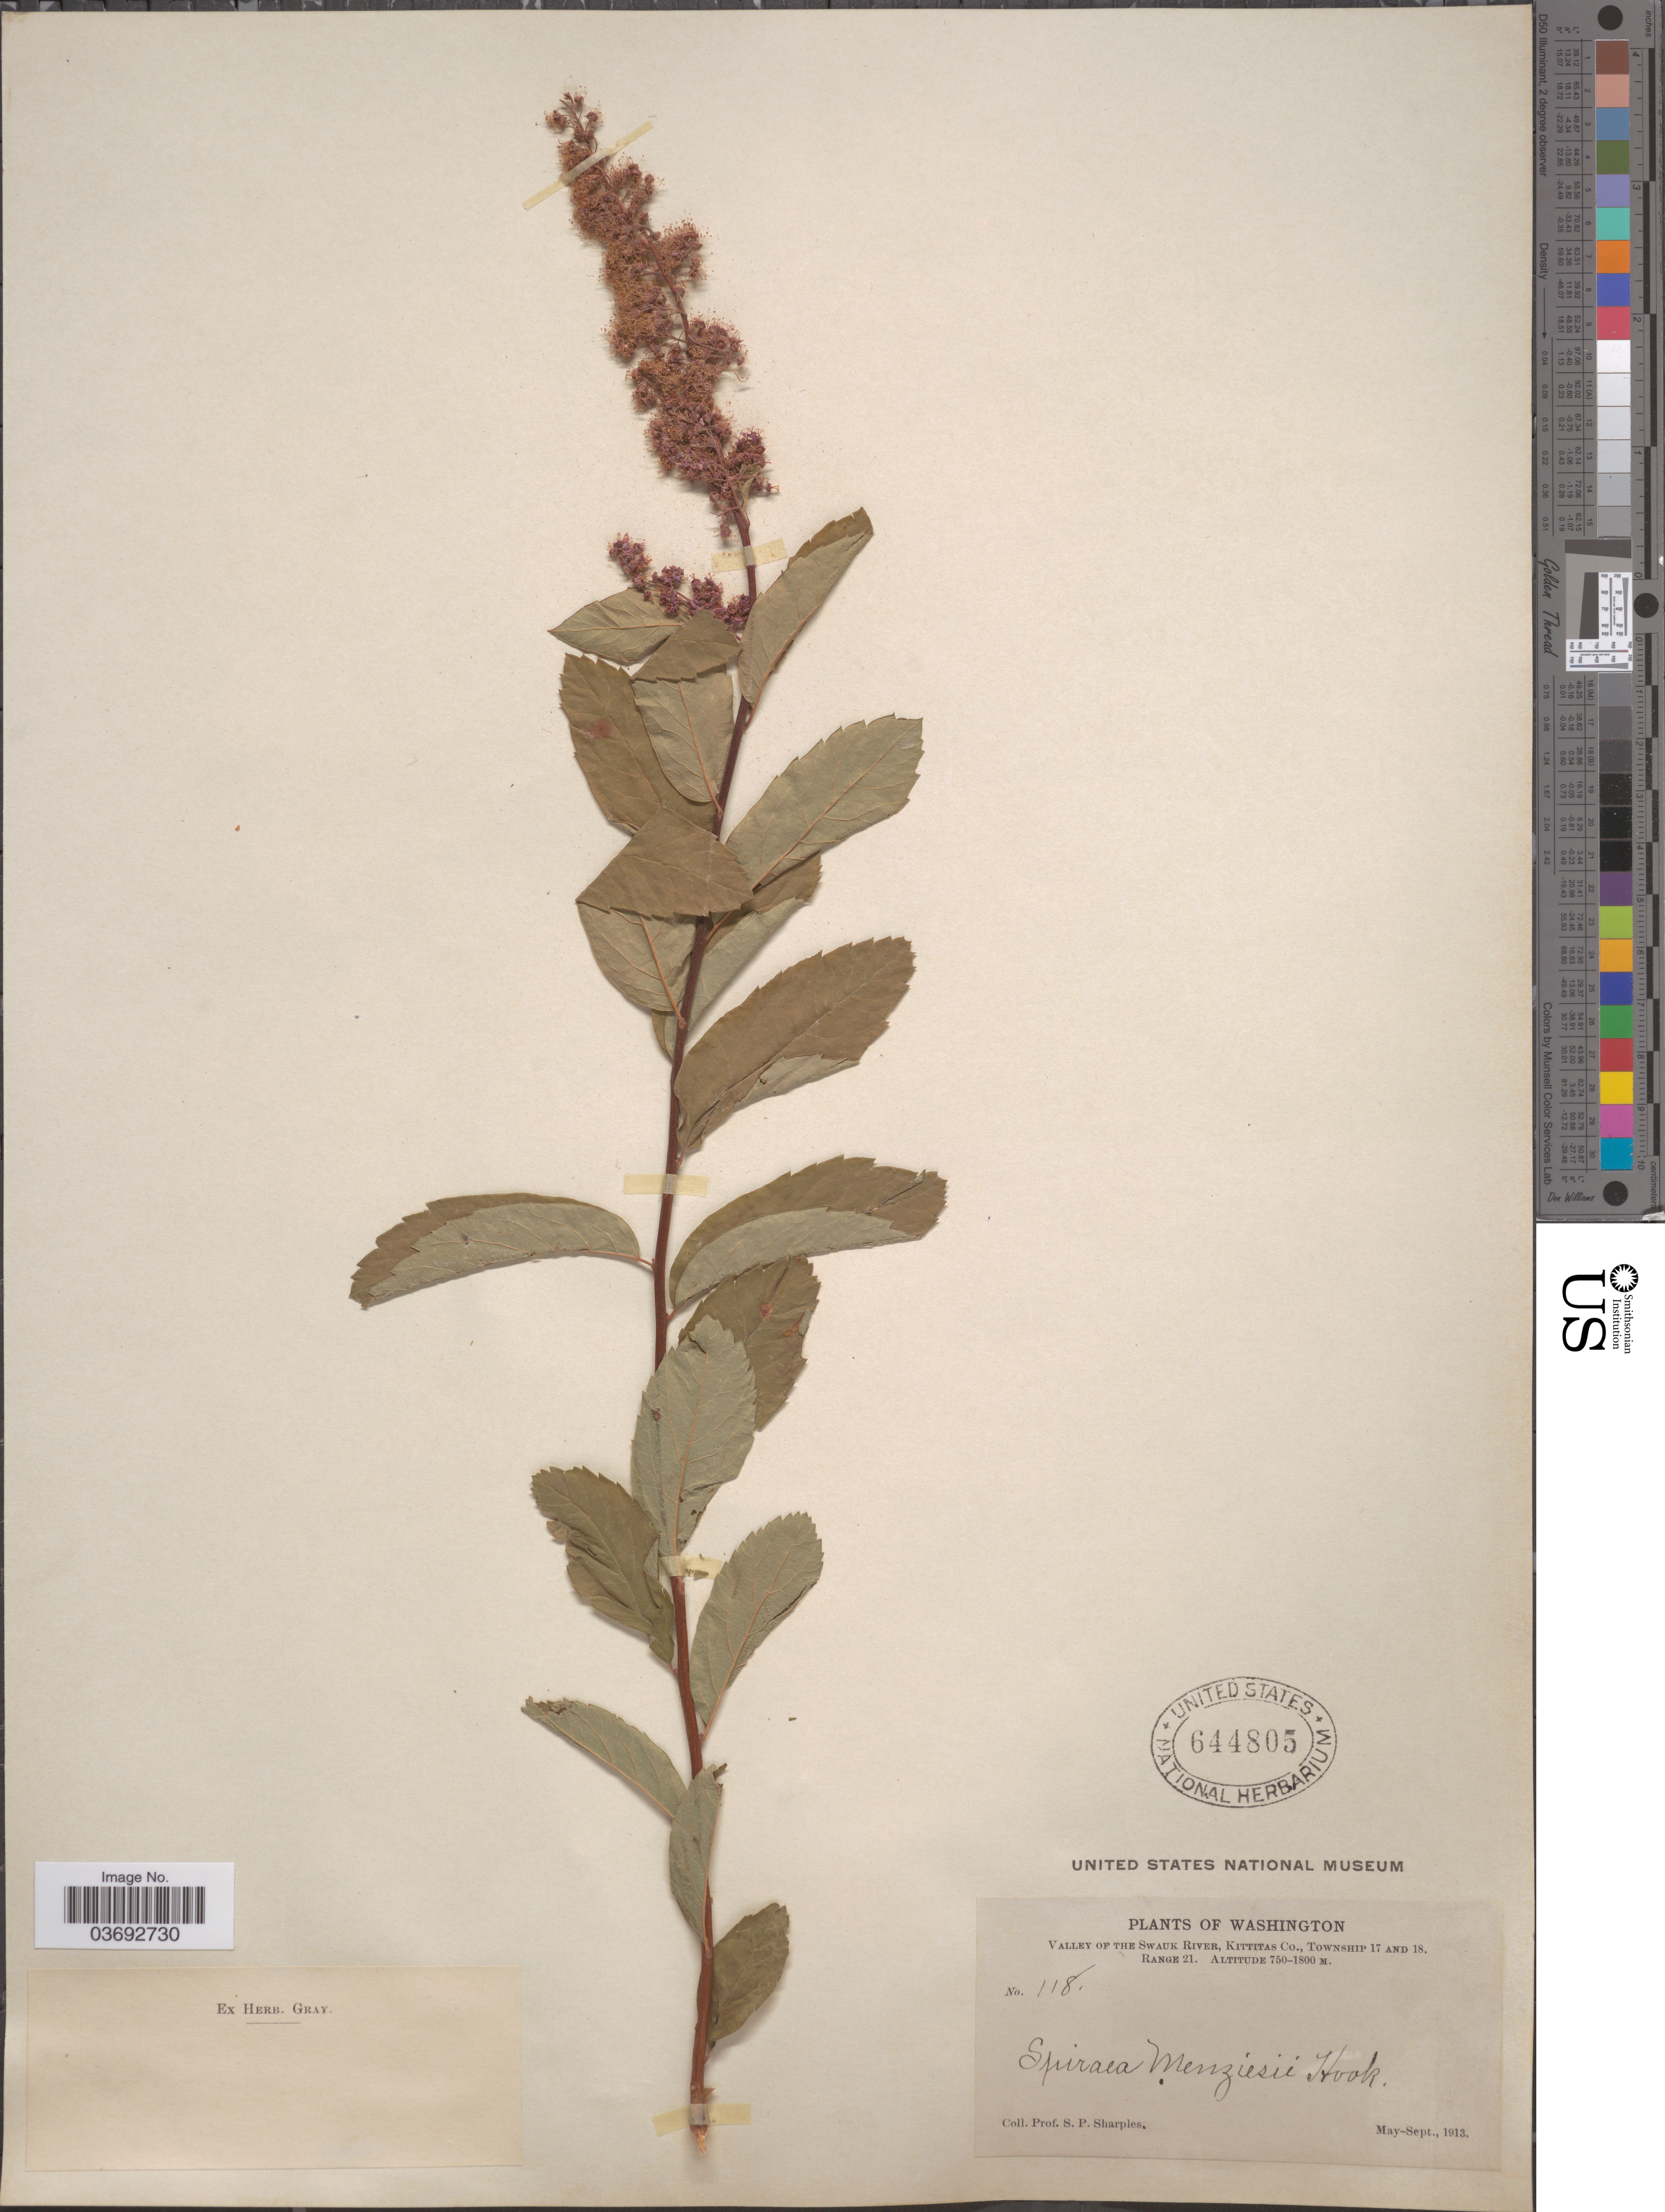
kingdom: Plantae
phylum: Tracheophyta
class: Magnoliopsida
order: Rosales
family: Rosaceae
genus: Spiraea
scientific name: Spiraea menziesii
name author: Hook.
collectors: S. Sharples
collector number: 118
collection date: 1913-05/1913-09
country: United States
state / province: Washington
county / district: Kittitas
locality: Valley of the Swauk River, Kittias Co., Township 17 and 18. Range 21.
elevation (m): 750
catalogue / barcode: US 644805